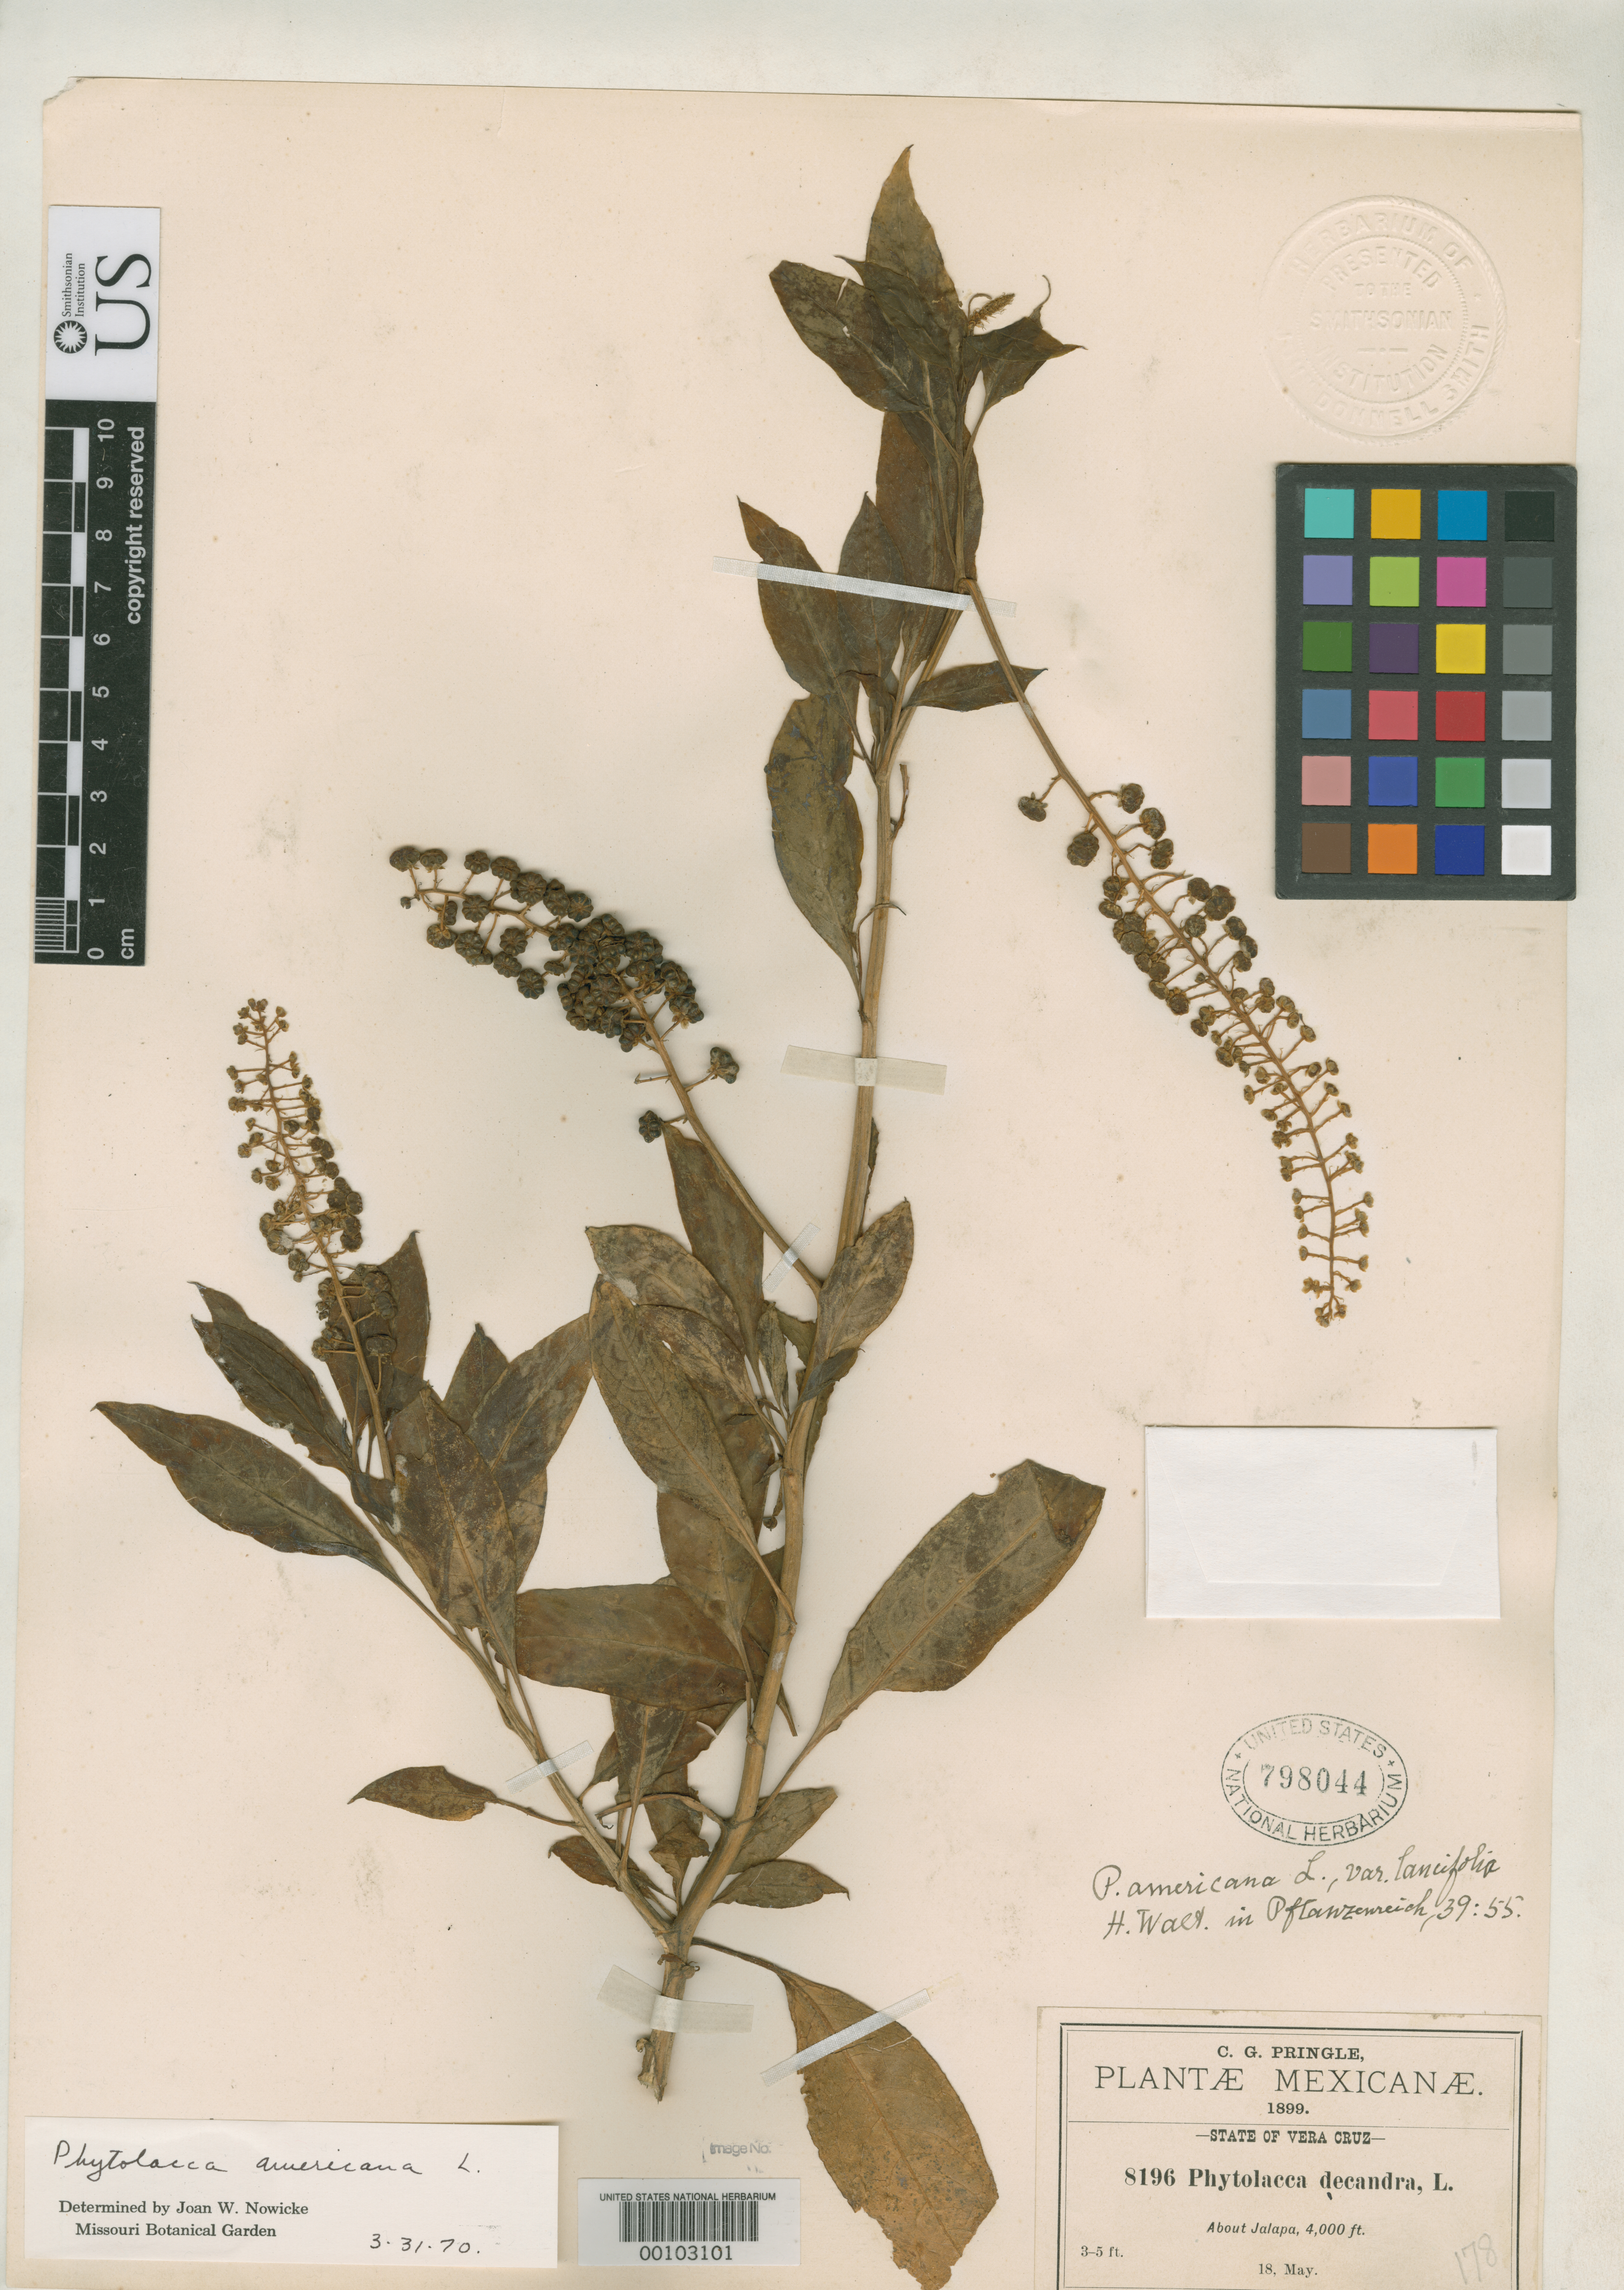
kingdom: Plantae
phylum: Tracheophyta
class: Magnoliopsida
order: Caryophyllales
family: Phytolaccaceae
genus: Phytolacca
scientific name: Phytolacca americana var. lancifolia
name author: H. Walter in Engl.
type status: Isosyntype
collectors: C. G. Pringle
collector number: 8196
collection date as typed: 18 May 1899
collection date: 1899-05-18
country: Mexico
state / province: Veracruz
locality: Jalapa.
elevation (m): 1300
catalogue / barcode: US 798044